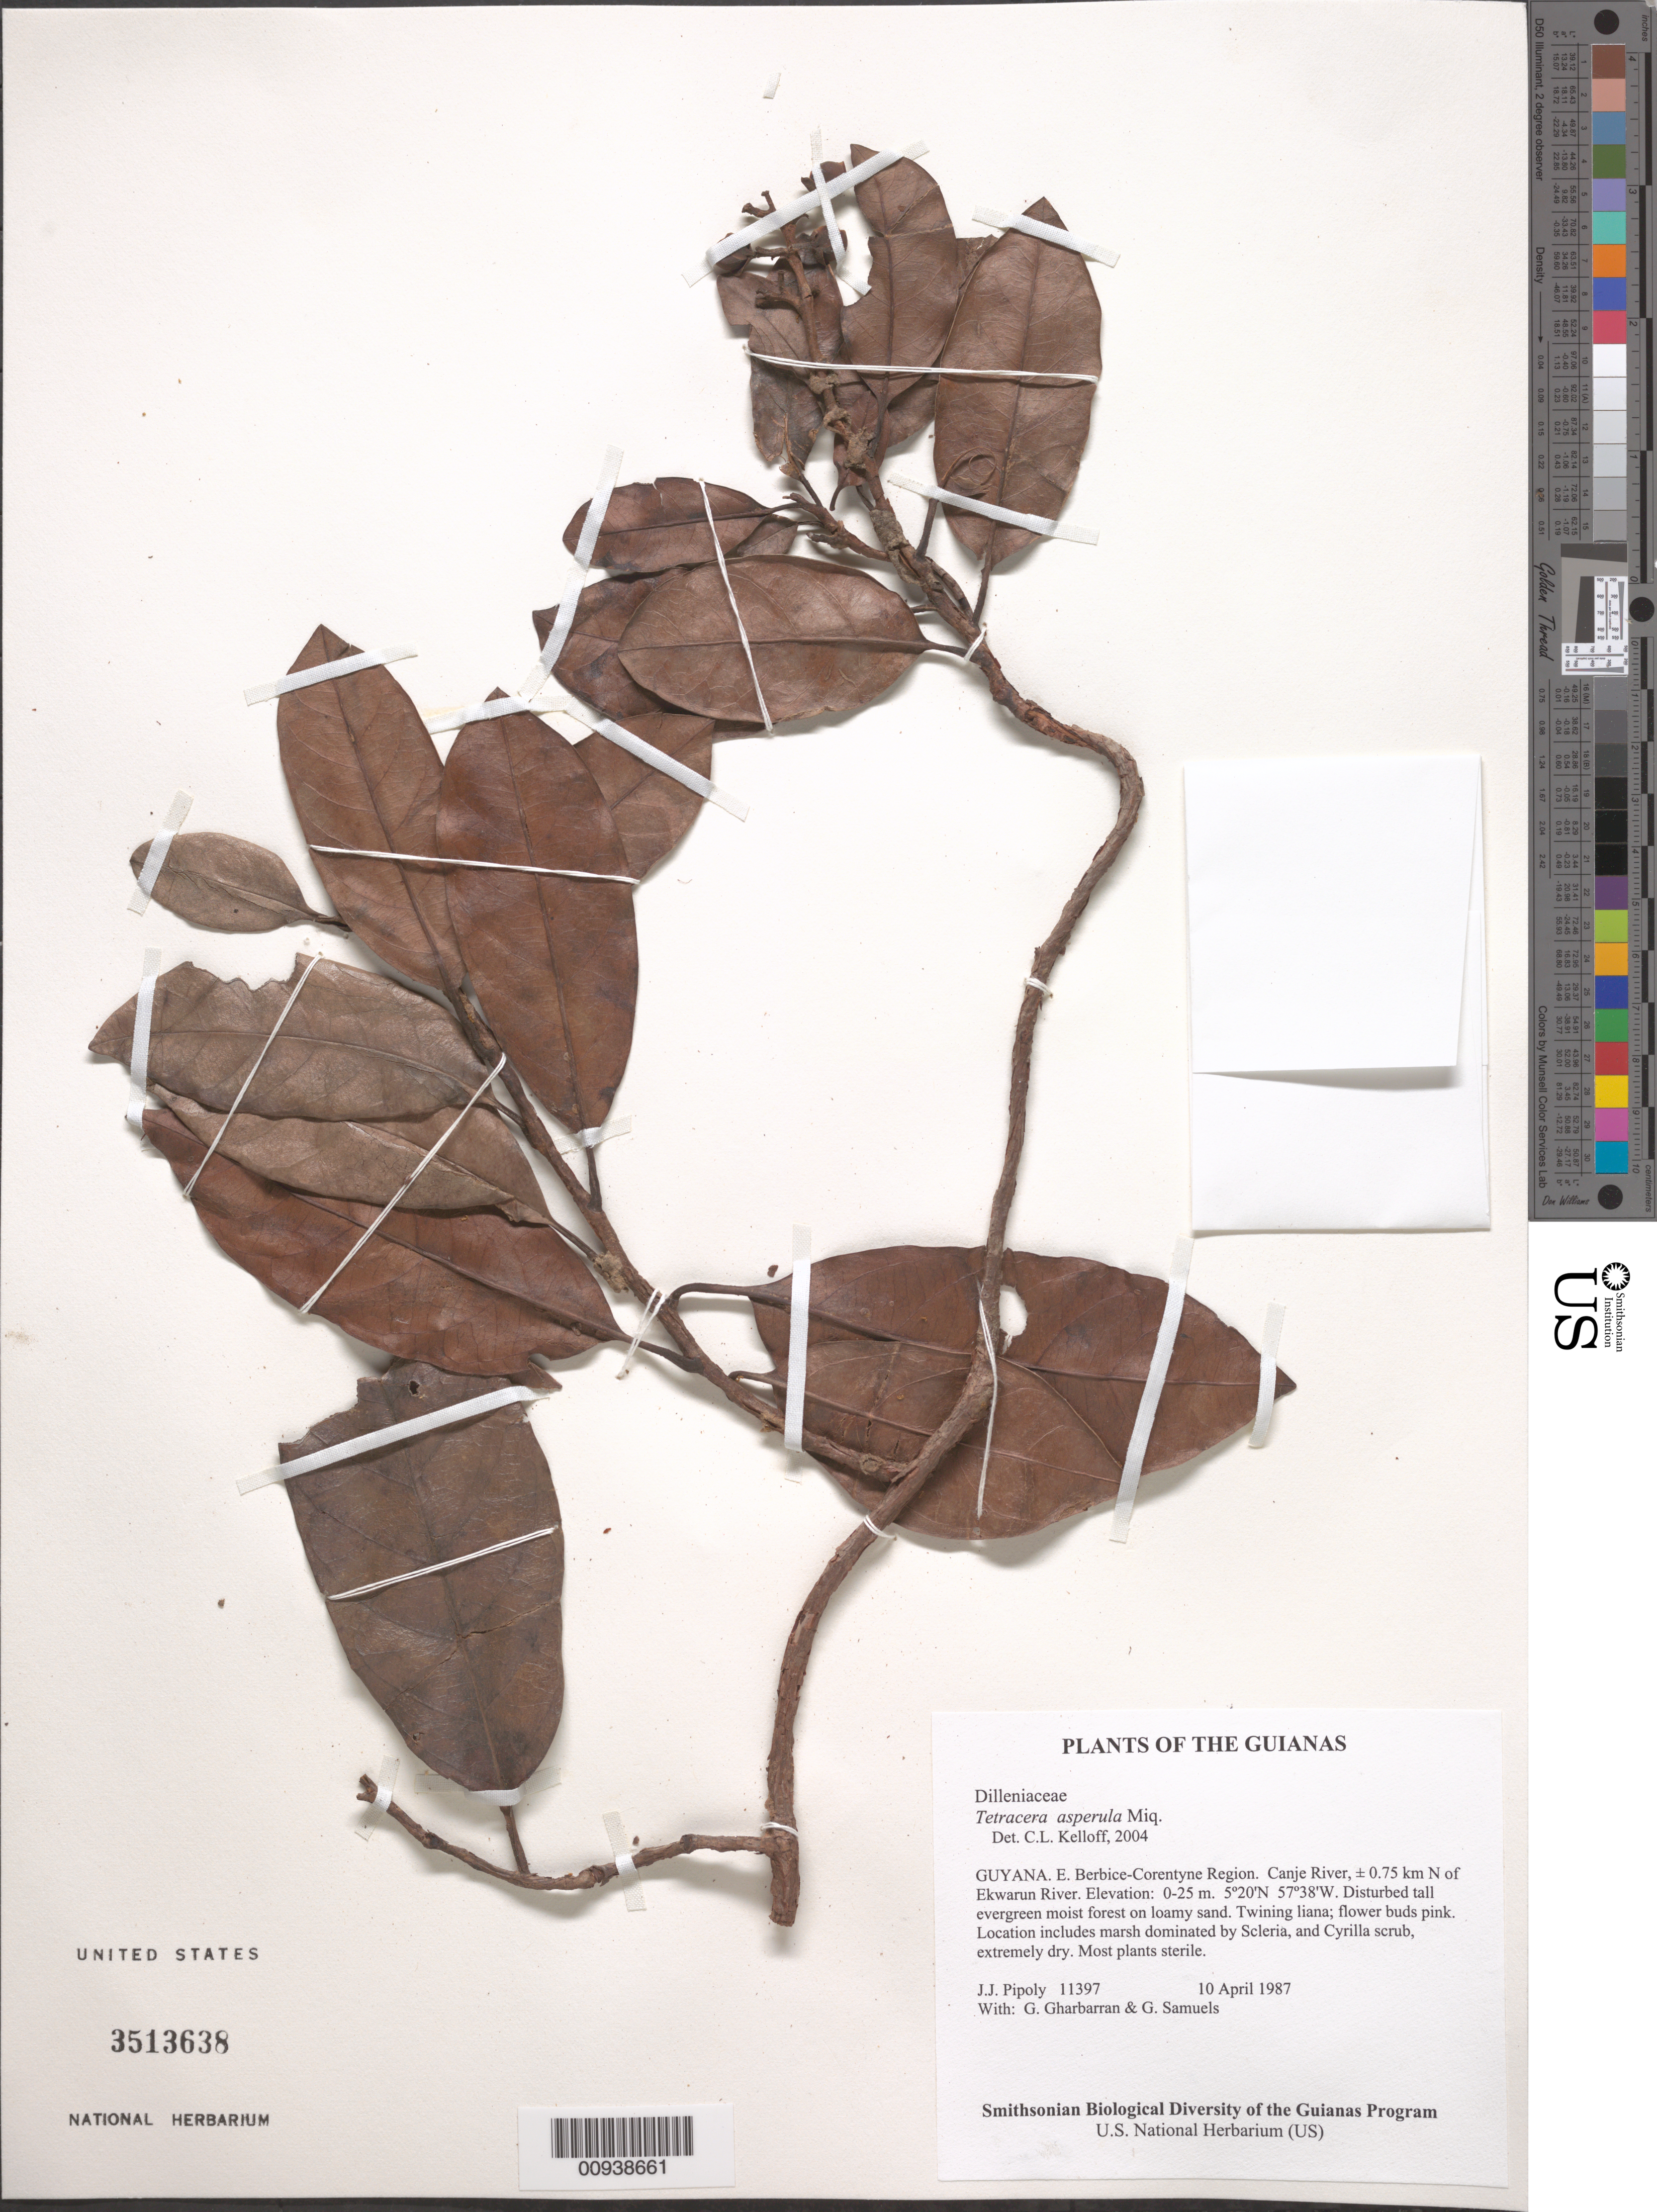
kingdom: Plantae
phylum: Tracheophyta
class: Magnoliopsida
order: Dilleniales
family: Dilleniaceae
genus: Tetracera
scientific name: Tetracera asperula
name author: Miq.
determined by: Kelloff, Carol L., (US), Smithsonian Institution - National Museum of Natural History (UNITED STATES)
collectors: J. J. Pipoly, G. Gharbarran & G. Samuels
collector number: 11397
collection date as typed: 10 April 1987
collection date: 1987-04-10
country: Guyana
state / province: E. Berbice-Corentyne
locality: Canje River, ± 0.75 km N of Ekwarun River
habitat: Disturbed tall evergreen moist forest on loamy sand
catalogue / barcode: US 3513638